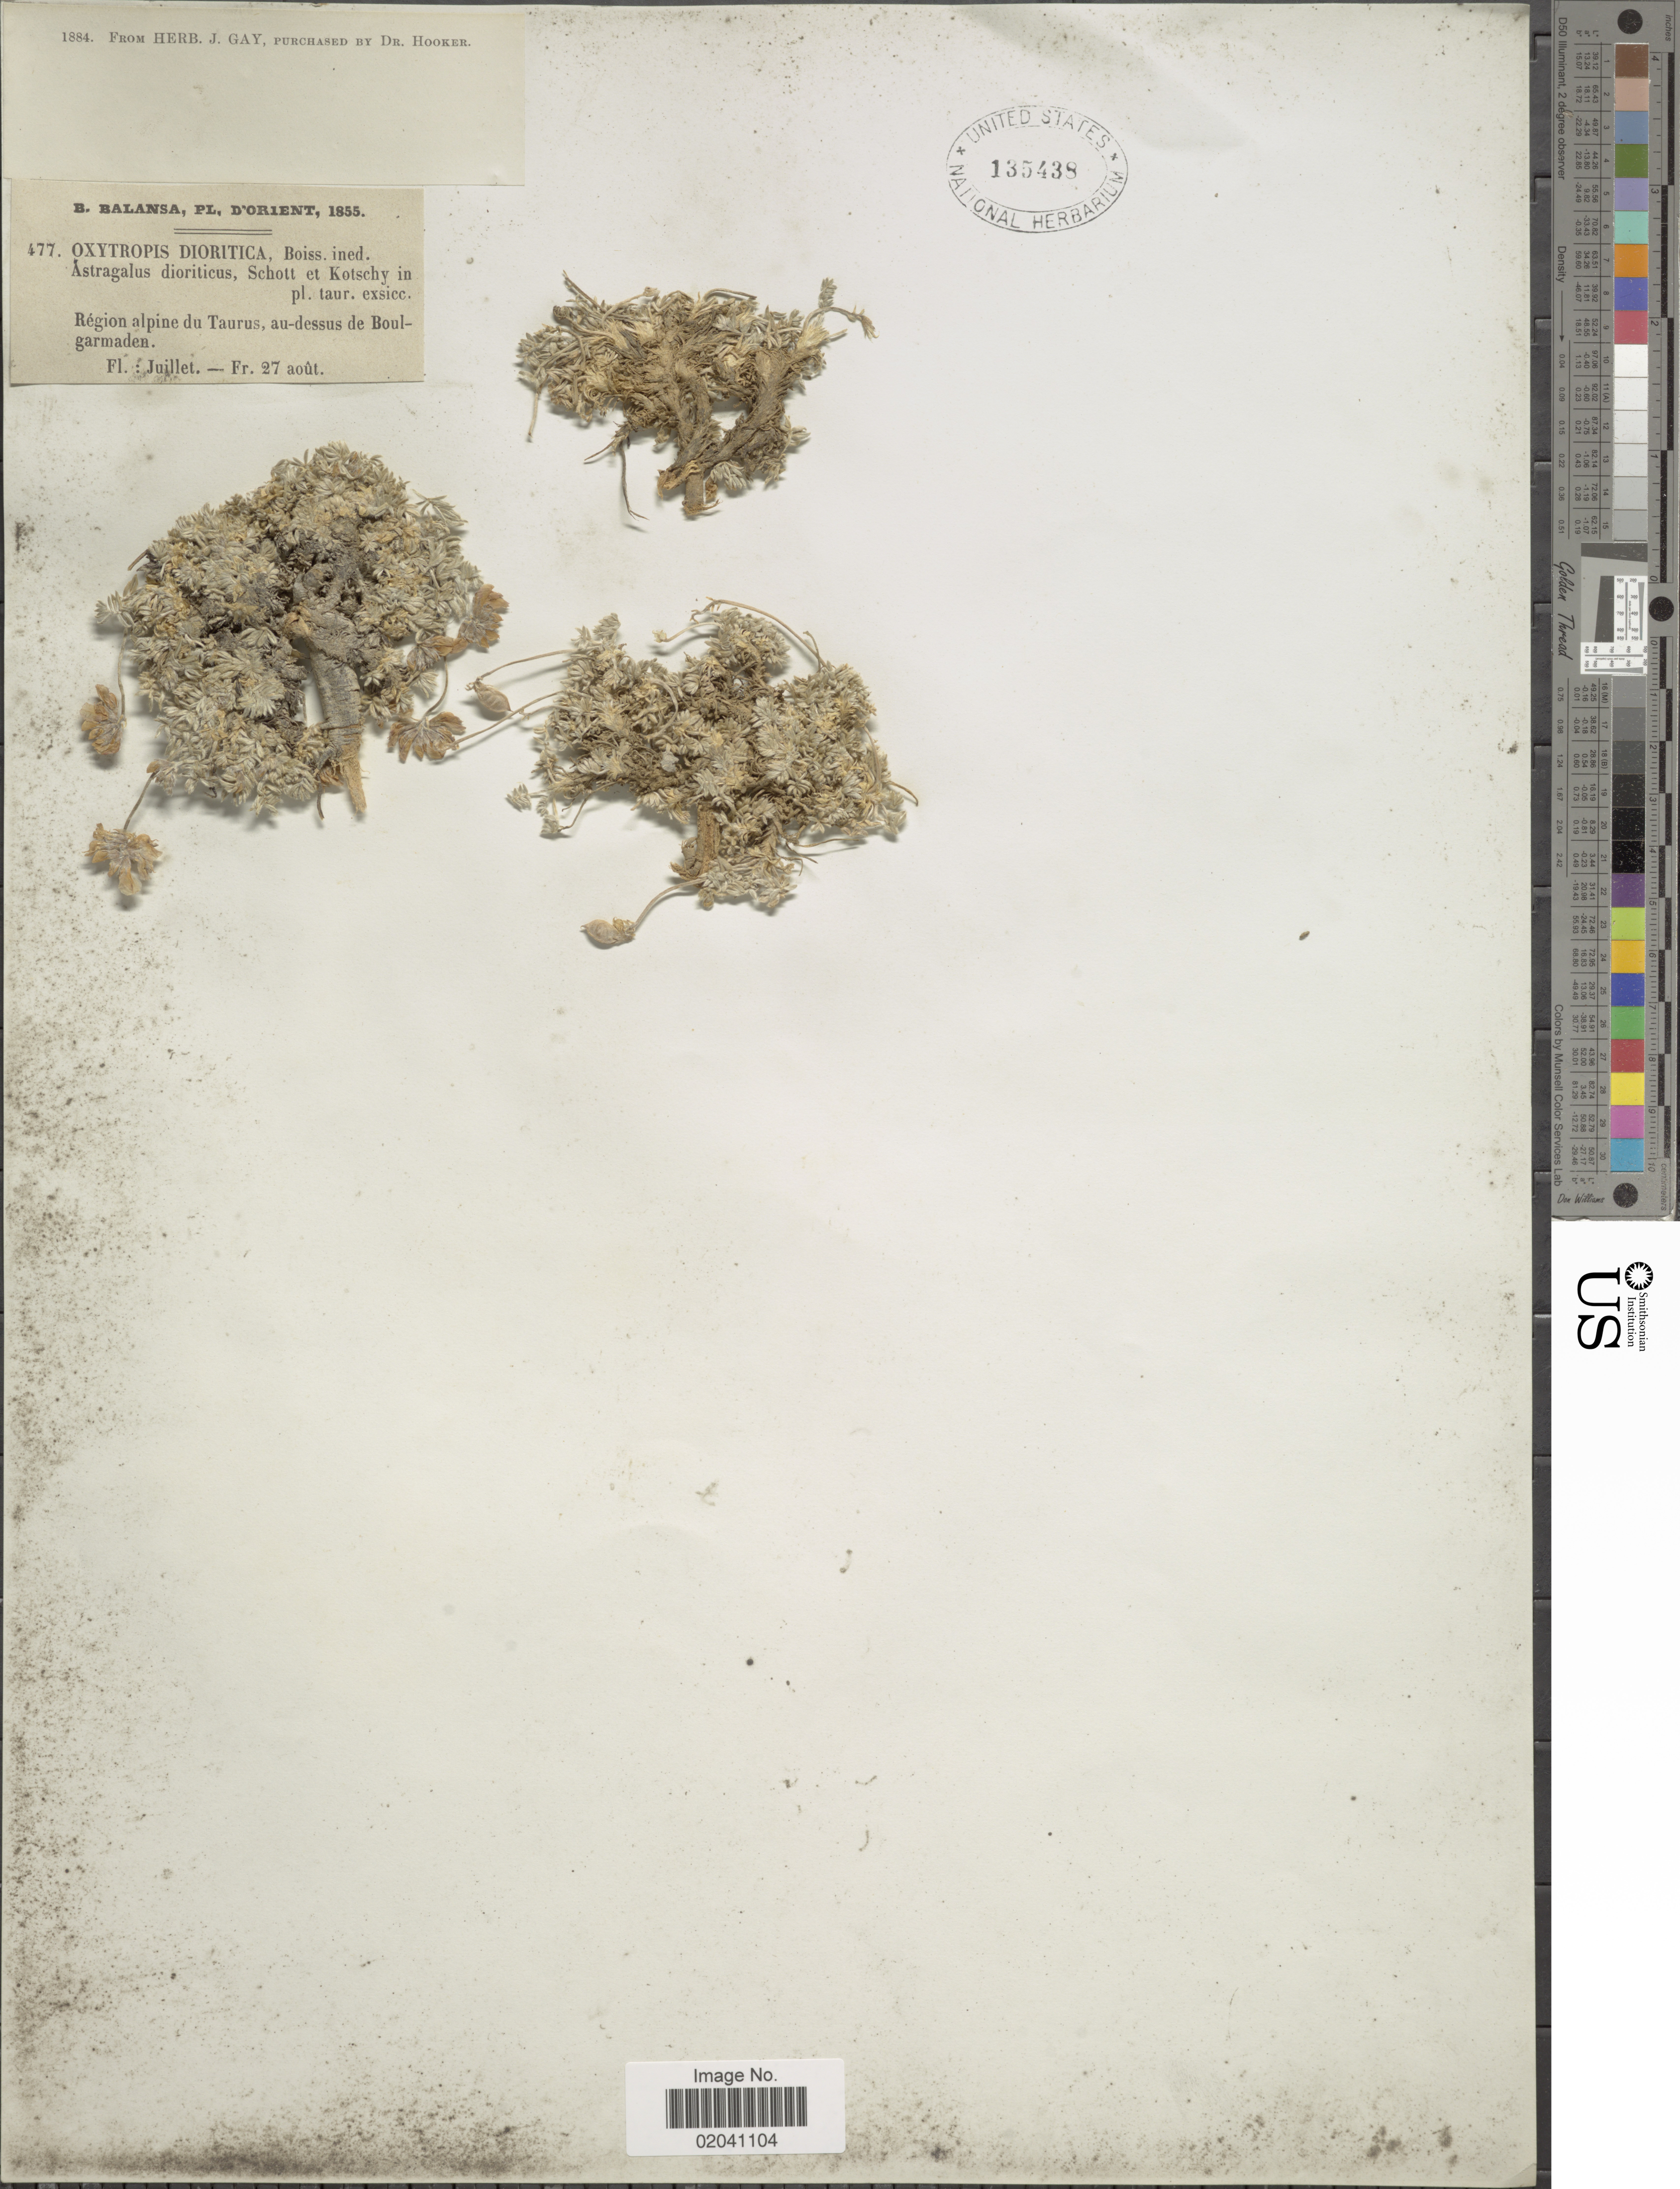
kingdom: Plantae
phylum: Tracheophyta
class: Magnoliopsida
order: Fabales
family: Fabaceae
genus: Oxytropis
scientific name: Oxytropis persica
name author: Boiss.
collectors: B. Balansa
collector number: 477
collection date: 1855-07/1855-08-27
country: Turkey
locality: D'Orient. Région alpine du Taurus, au-dessus de Boulgarmaden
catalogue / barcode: US 135438